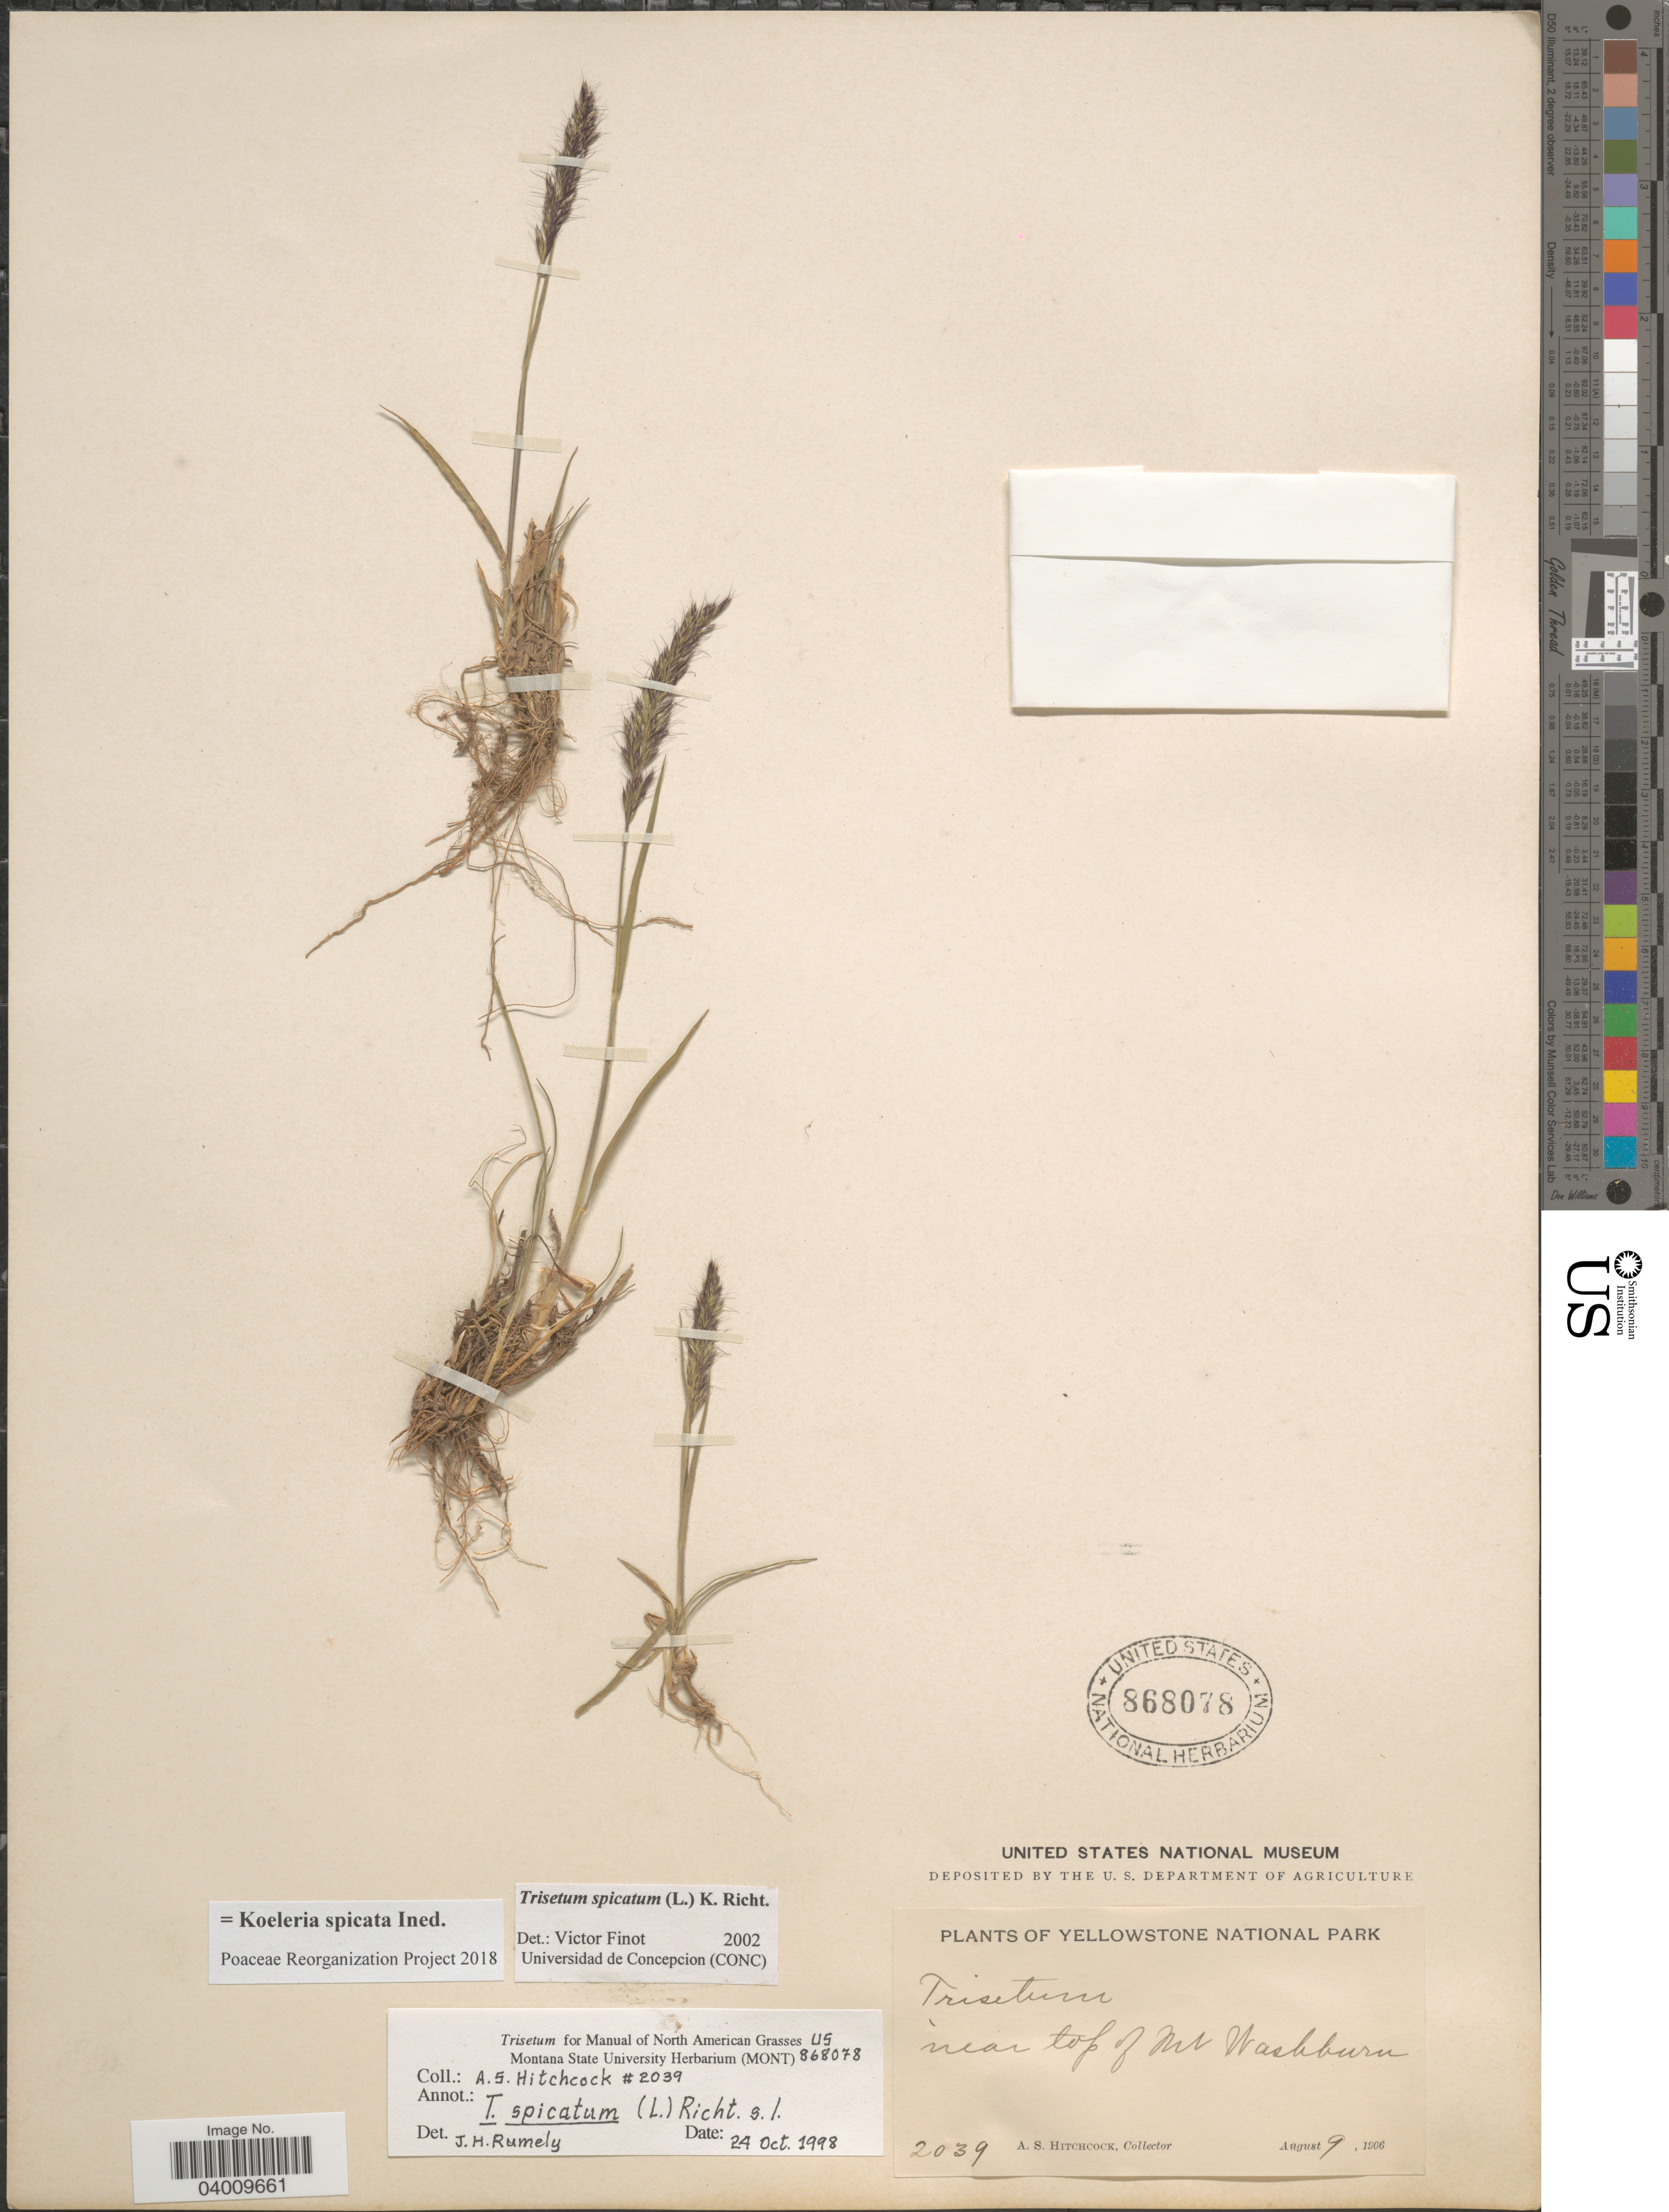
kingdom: Plantae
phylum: Tracheophyta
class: Liliopsida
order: Poales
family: Poaceae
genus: Koeleria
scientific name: Koeleria spicata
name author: (L.) Barberá et al.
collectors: A. S. Hitchcock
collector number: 2039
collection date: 1906-08-09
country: United States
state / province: Wyoming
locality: Yellowstone National Park. Near top of Mt. Washburn.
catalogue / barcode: US 868078